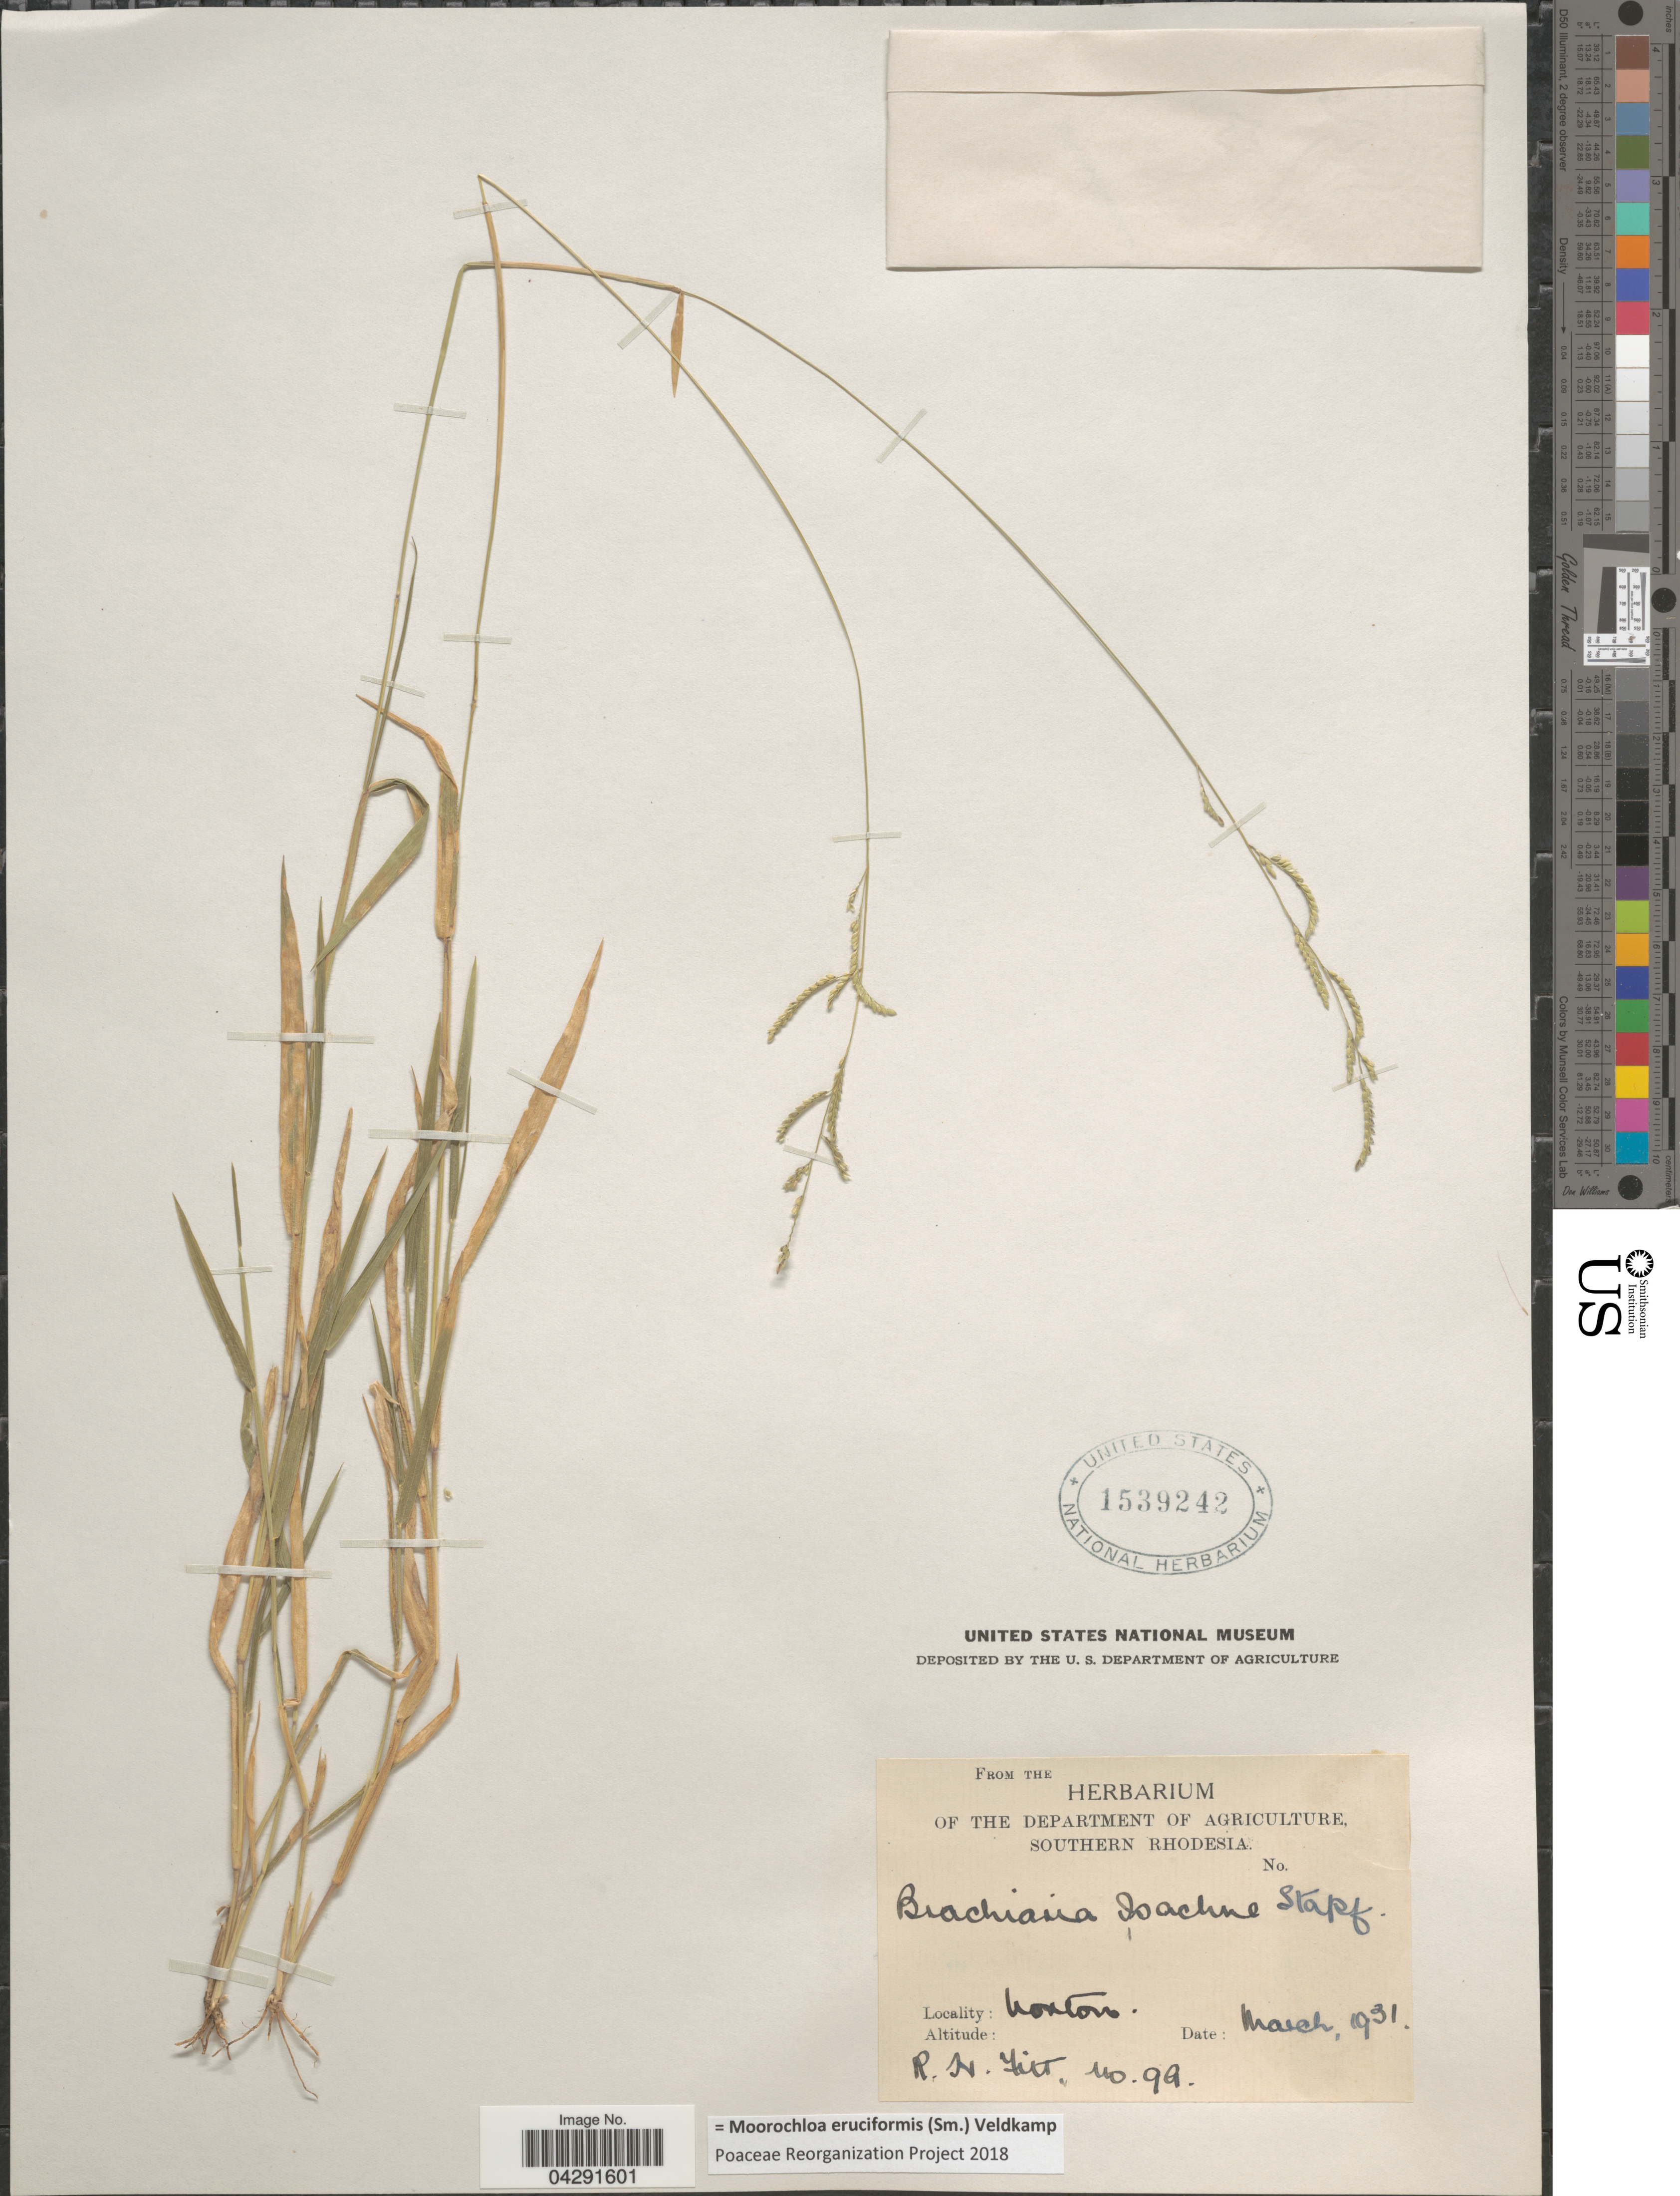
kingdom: Plantae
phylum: Tracheophyta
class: Liliopsida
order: Poales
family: Poaceae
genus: Moorochloa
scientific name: Moorochloa eruciformis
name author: (Sm.) Veldkamp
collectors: R. Fitt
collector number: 99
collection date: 1931-03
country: Zimbabwe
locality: Norton.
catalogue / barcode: US 1539242